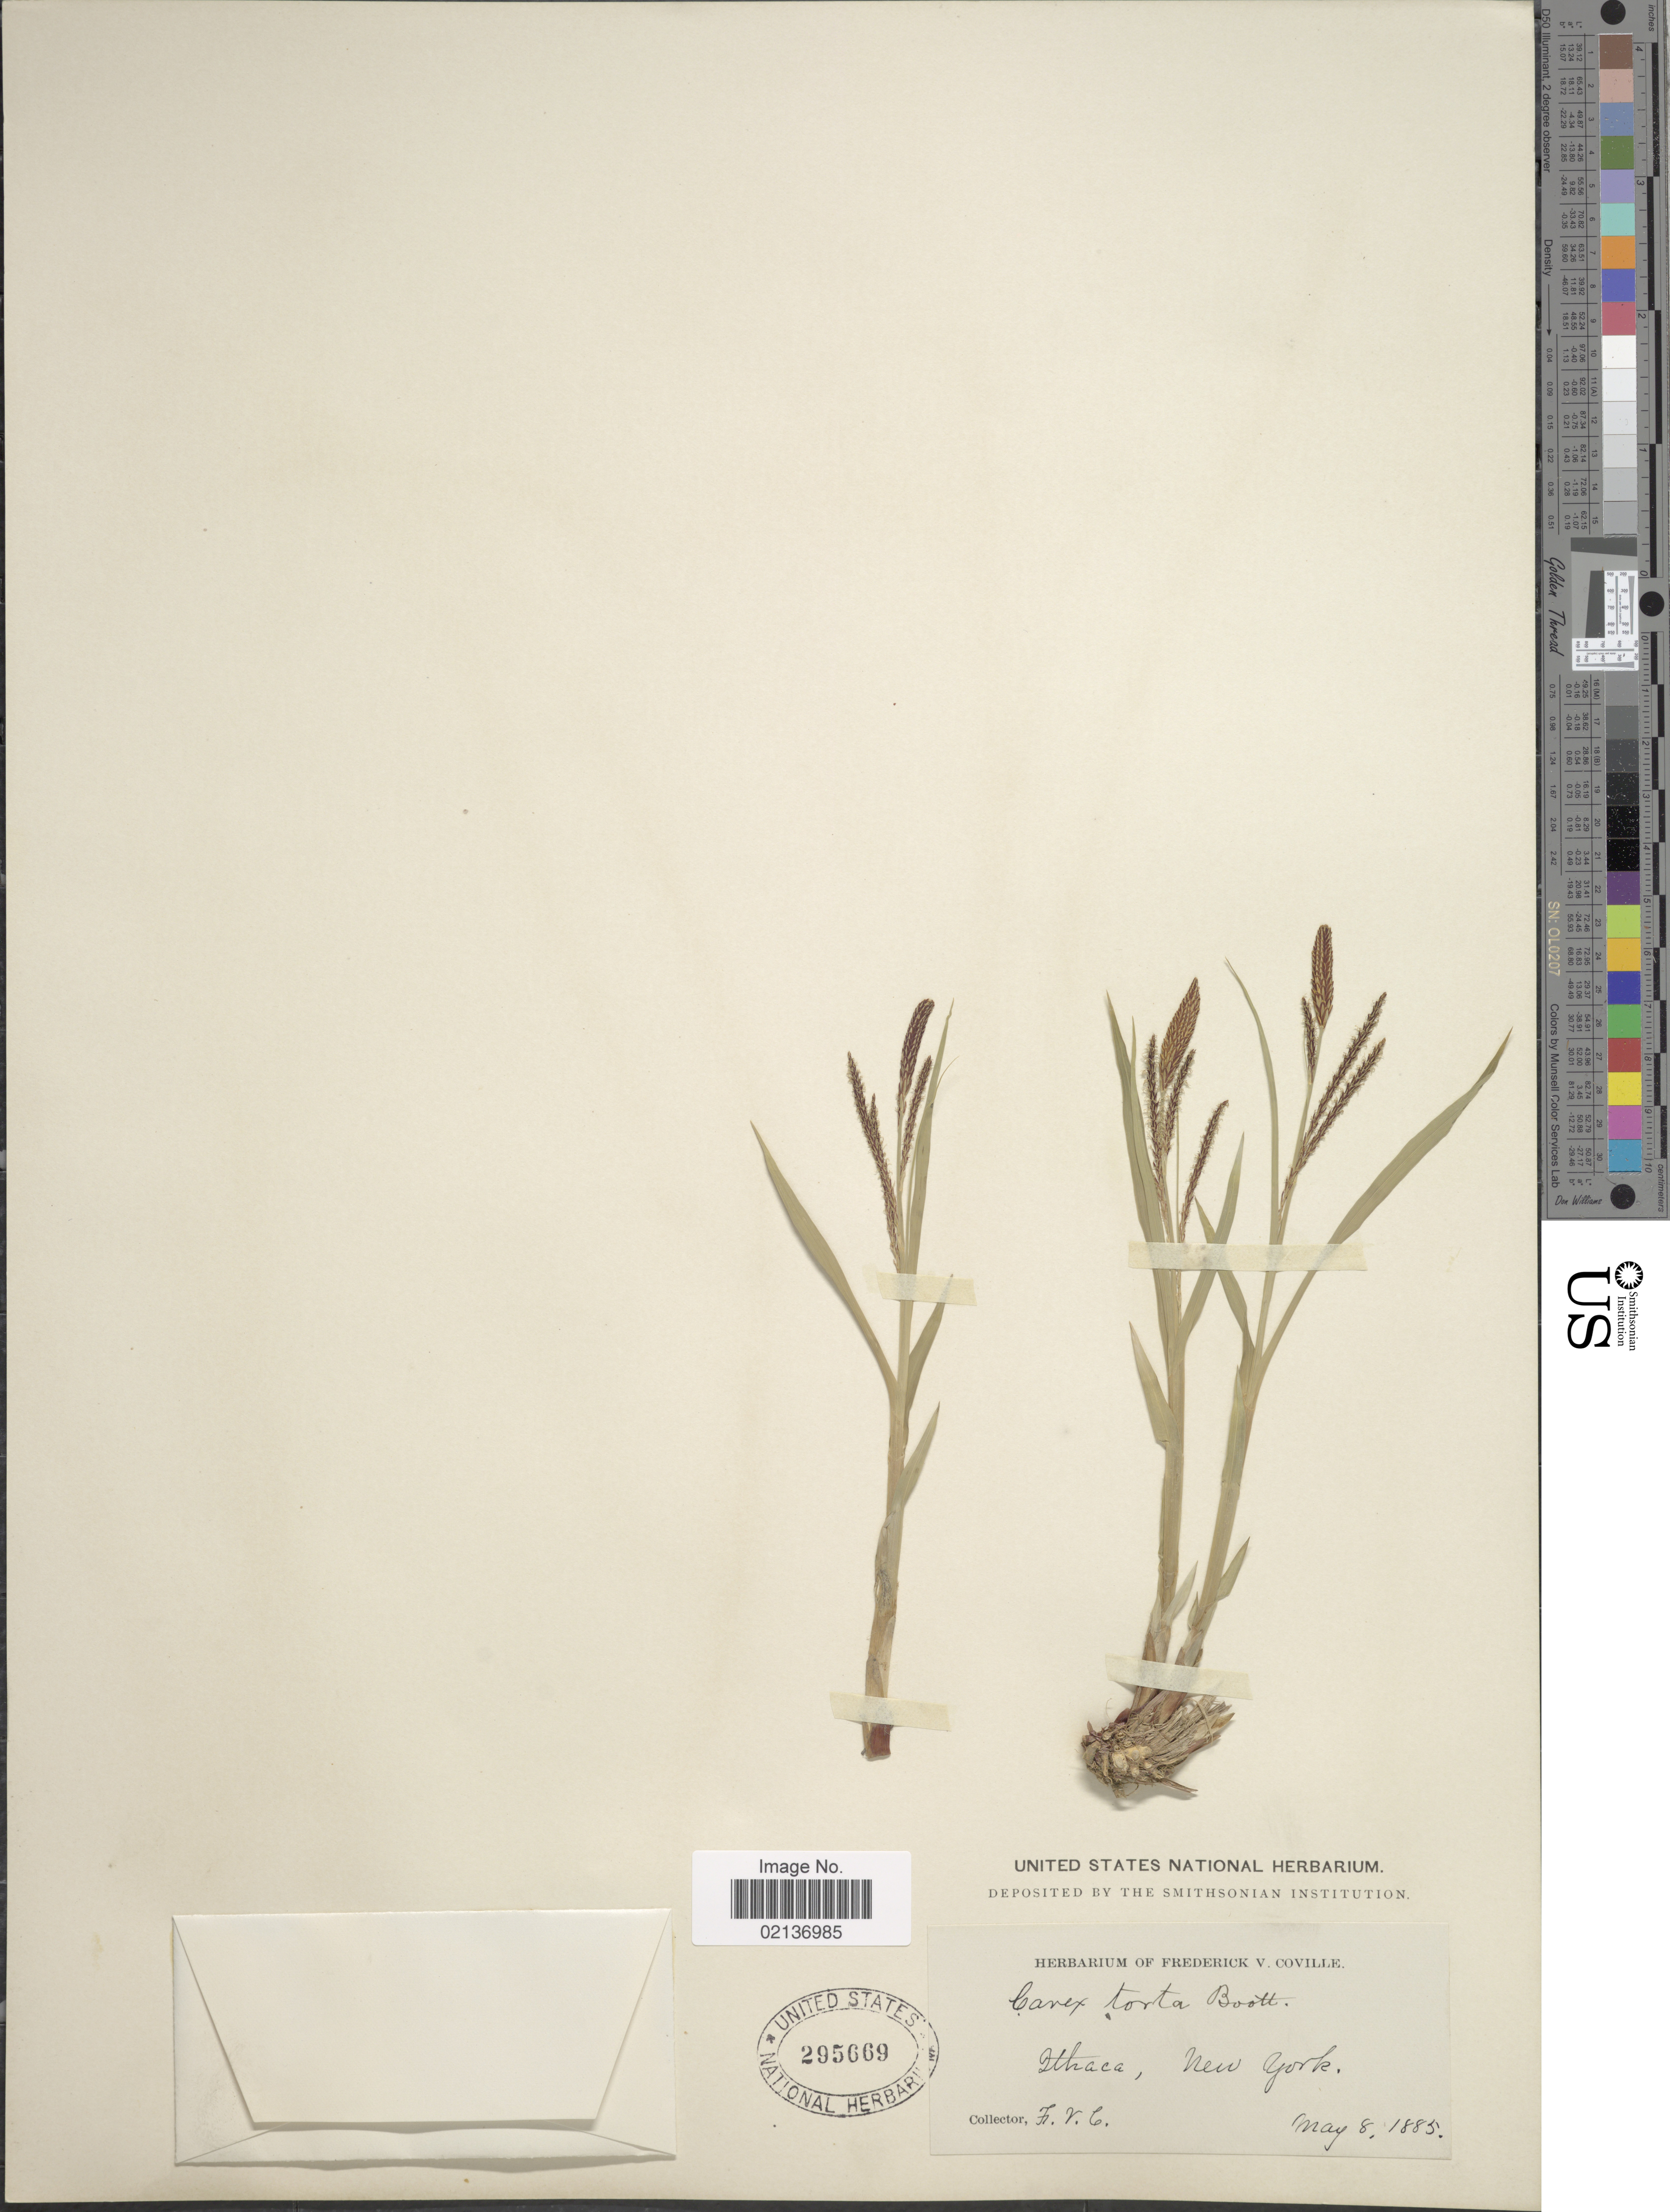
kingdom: Plantae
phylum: Tracheophyta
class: Liliopsida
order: Poales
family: Cyperaceae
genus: Carex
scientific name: Carex torta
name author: Boott ex Tuck.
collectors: F. V. Coville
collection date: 1885-05-08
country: United States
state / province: New York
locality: Ithaca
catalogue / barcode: US 295669